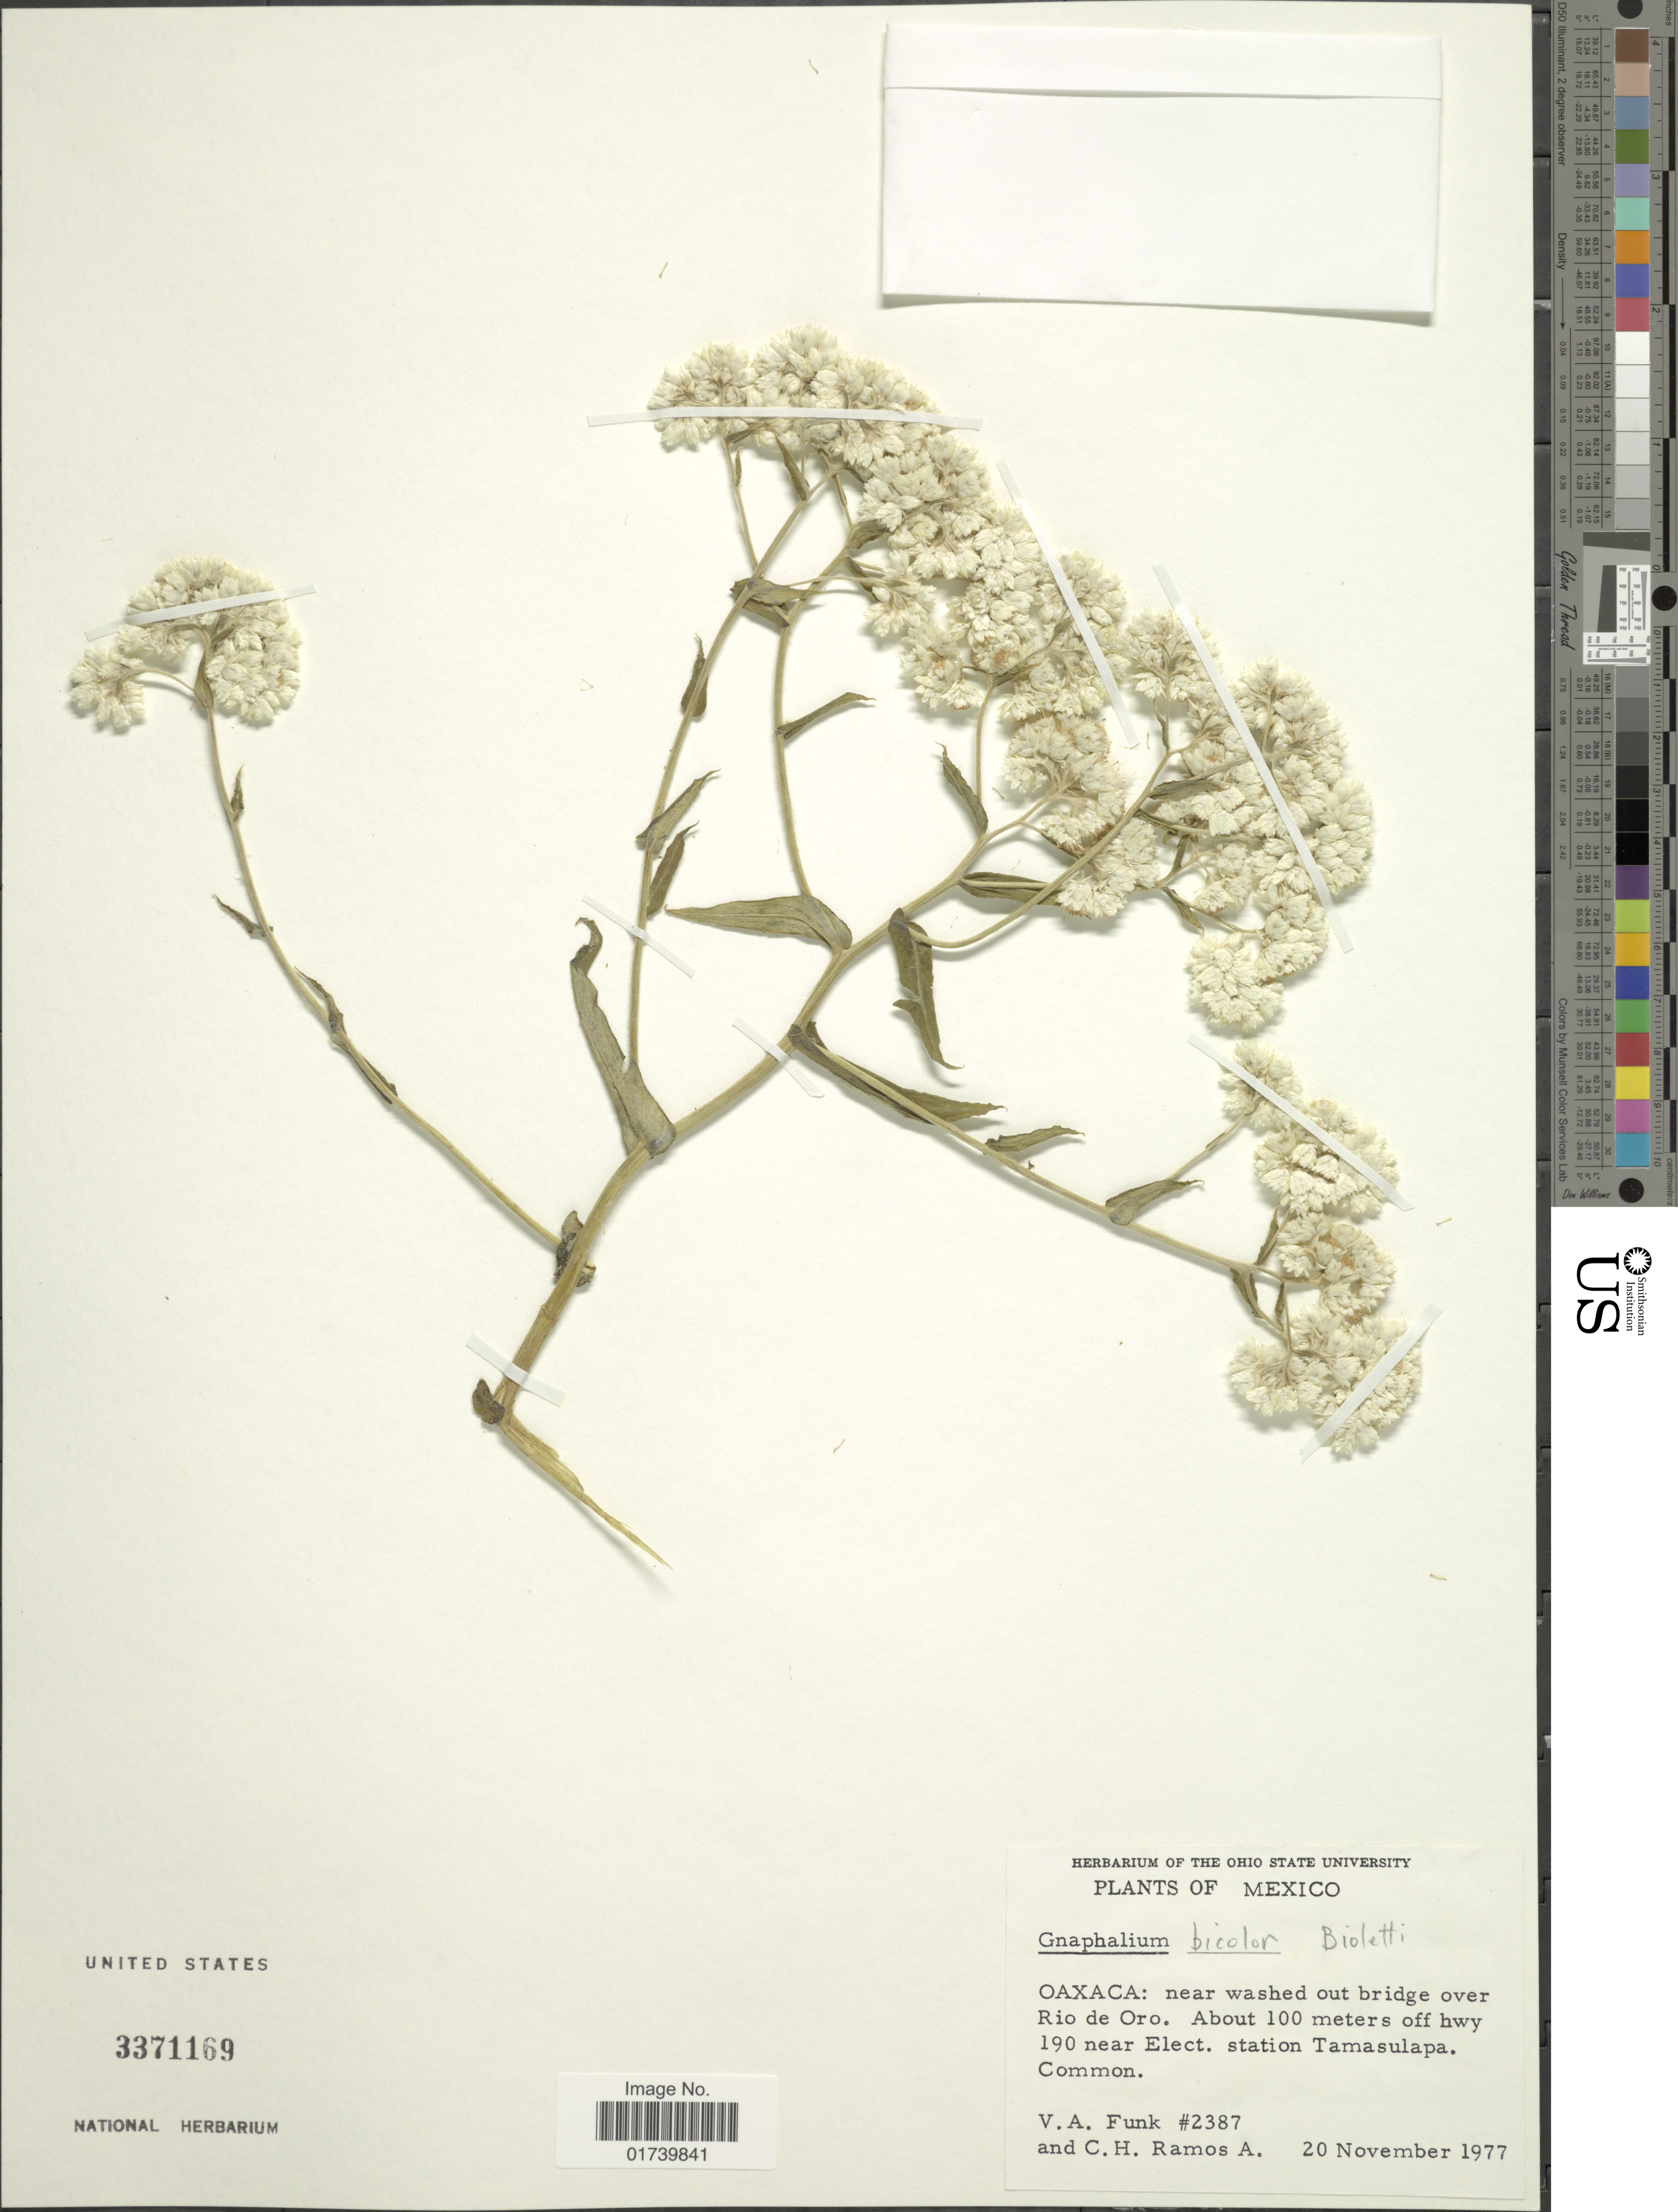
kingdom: Plantae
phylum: Tracheophyta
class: Magnoliopsida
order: Asterales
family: Asteraceae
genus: Pseudognaphalium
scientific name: Pseudognaphalium chartaceum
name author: (Greenm.) Anderb.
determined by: Nesom, Guy L.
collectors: V. Funk & C. H. Ramos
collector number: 2387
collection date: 1977-11-20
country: Mexico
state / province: Oaxaca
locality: Near washed out bridge over Rio de Oro. About 100 meters off hwy 190 near Elect. station Tamasulapa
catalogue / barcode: US 3371169